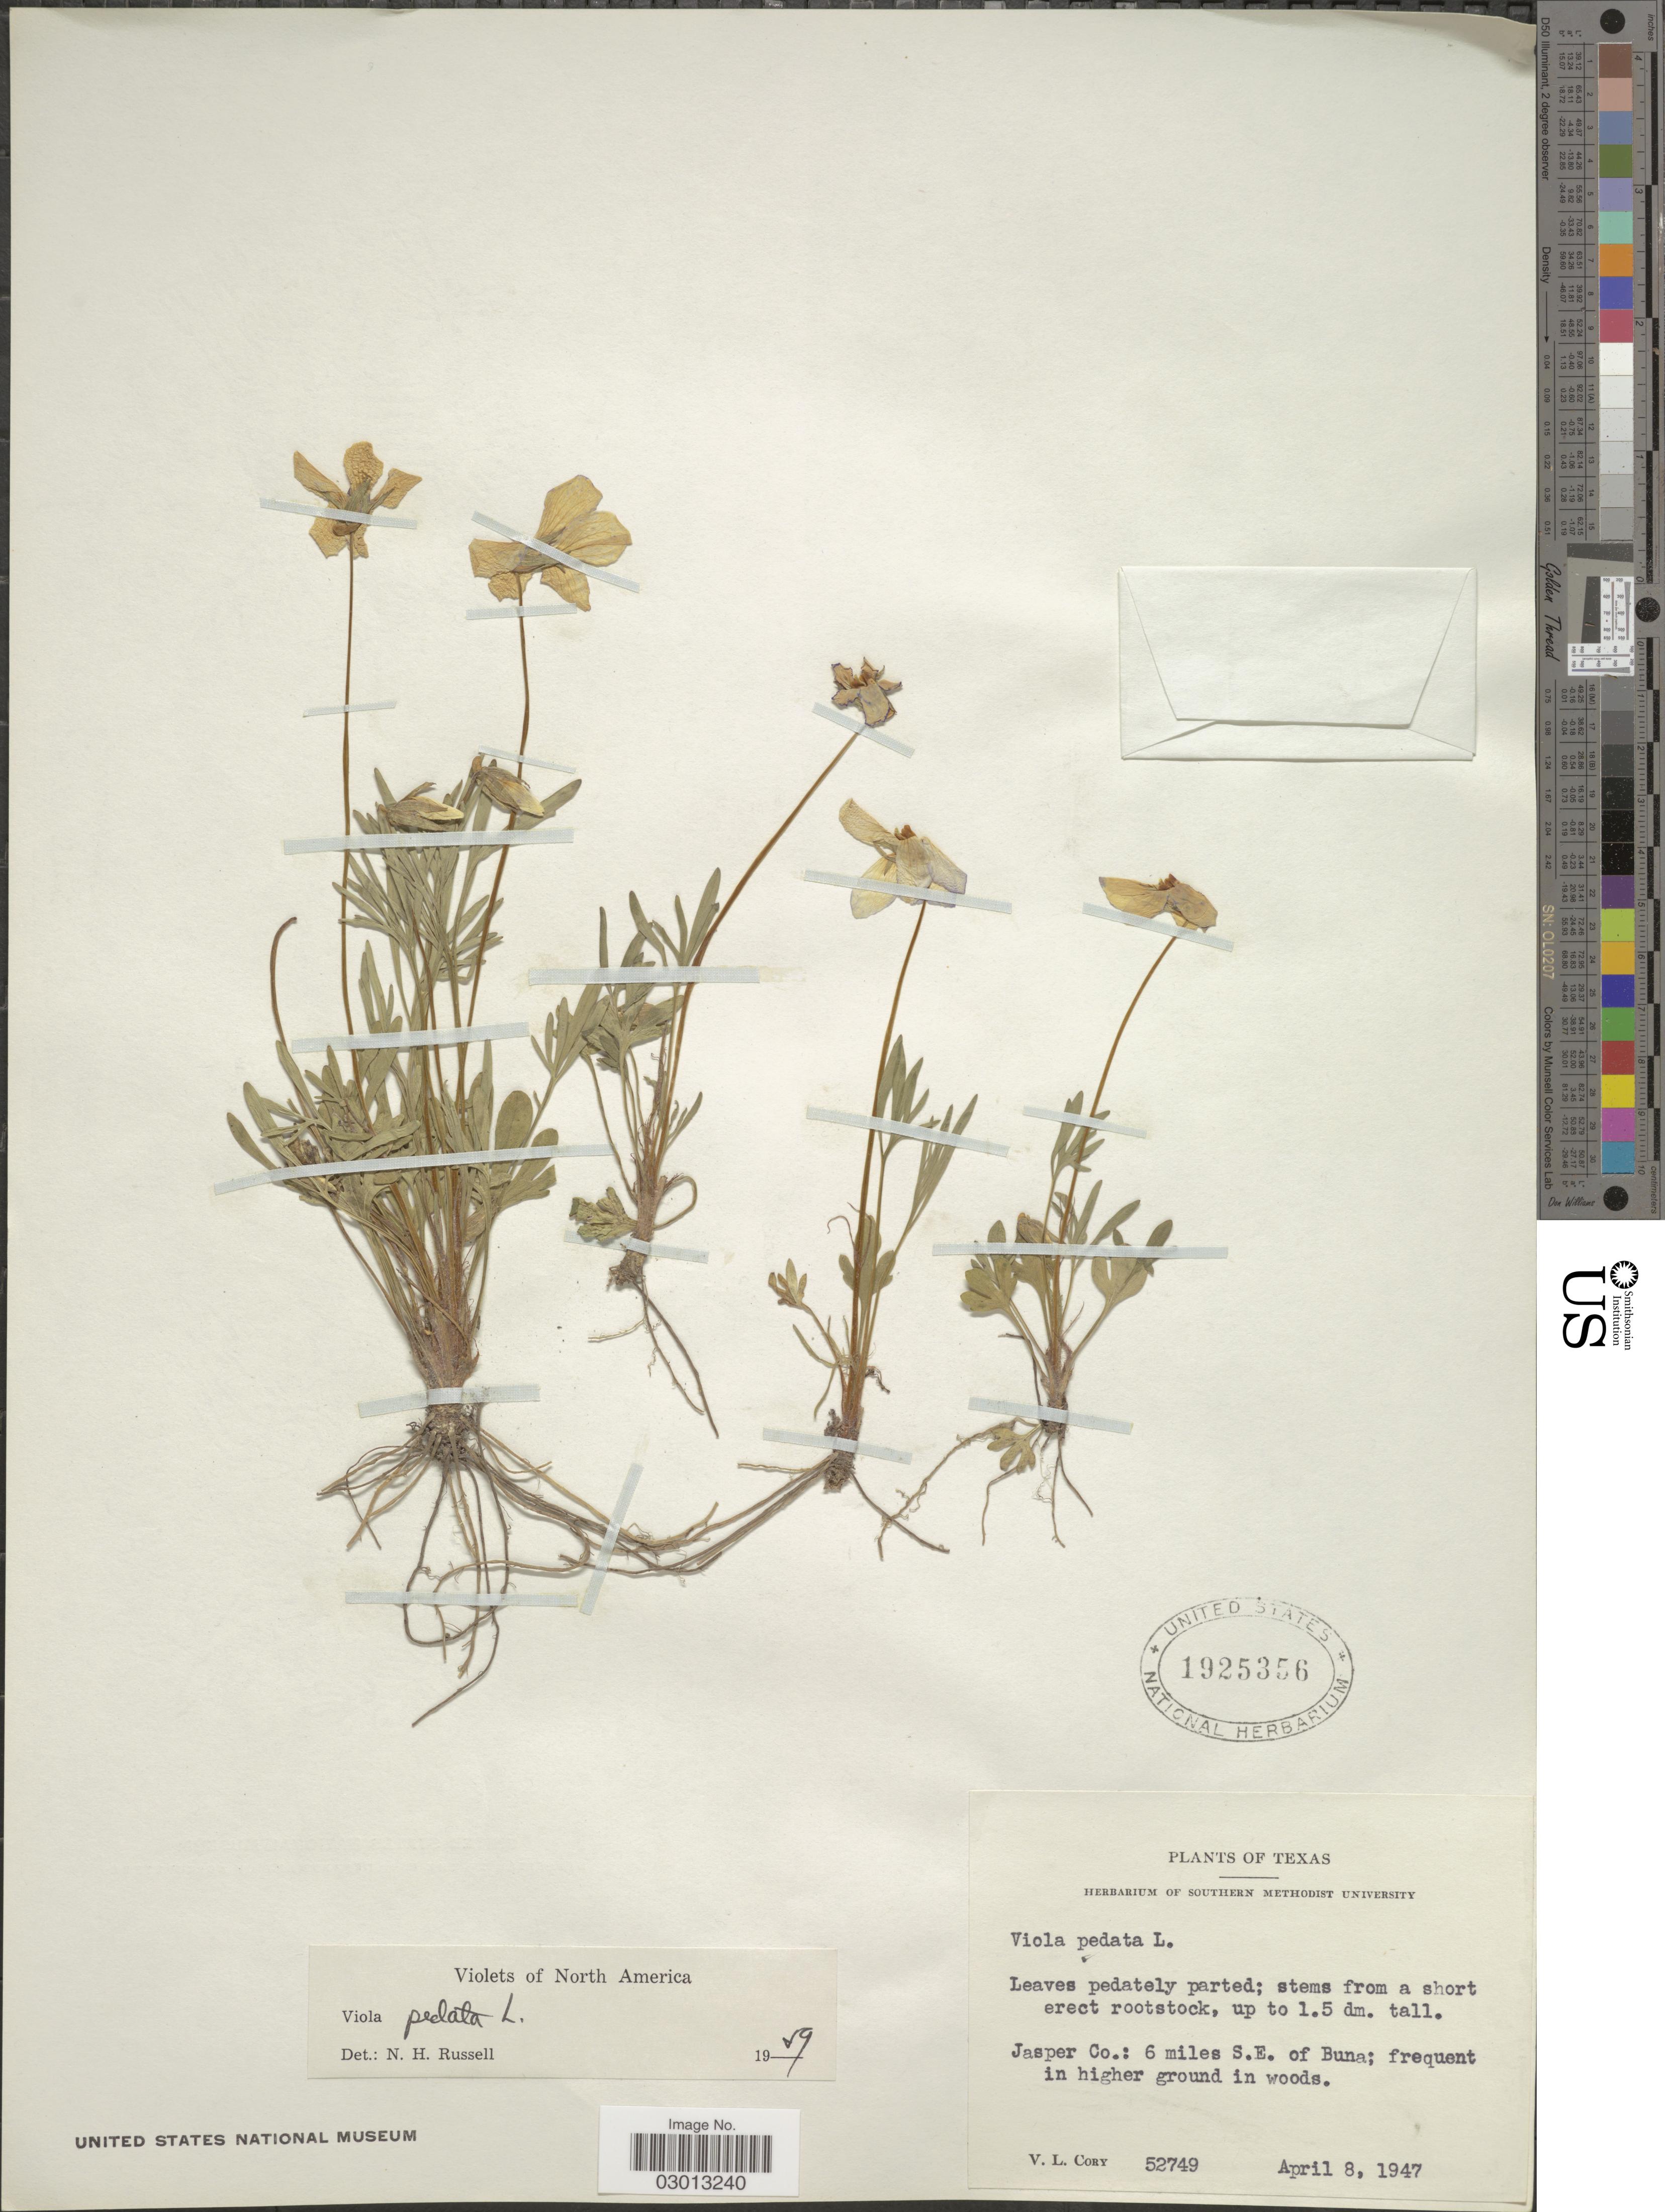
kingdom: Plantae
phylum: Tracheophyta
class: Magnoliopsida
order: Malpighiales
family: Violaceae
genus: Viola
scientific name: Viola pedata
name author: L.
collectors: V. Cory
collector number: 52749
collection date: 1947-04-08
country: United States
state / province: Texas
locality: Jasper Co.: 6 miles S.E. of Buna.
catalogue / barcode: US 1925356